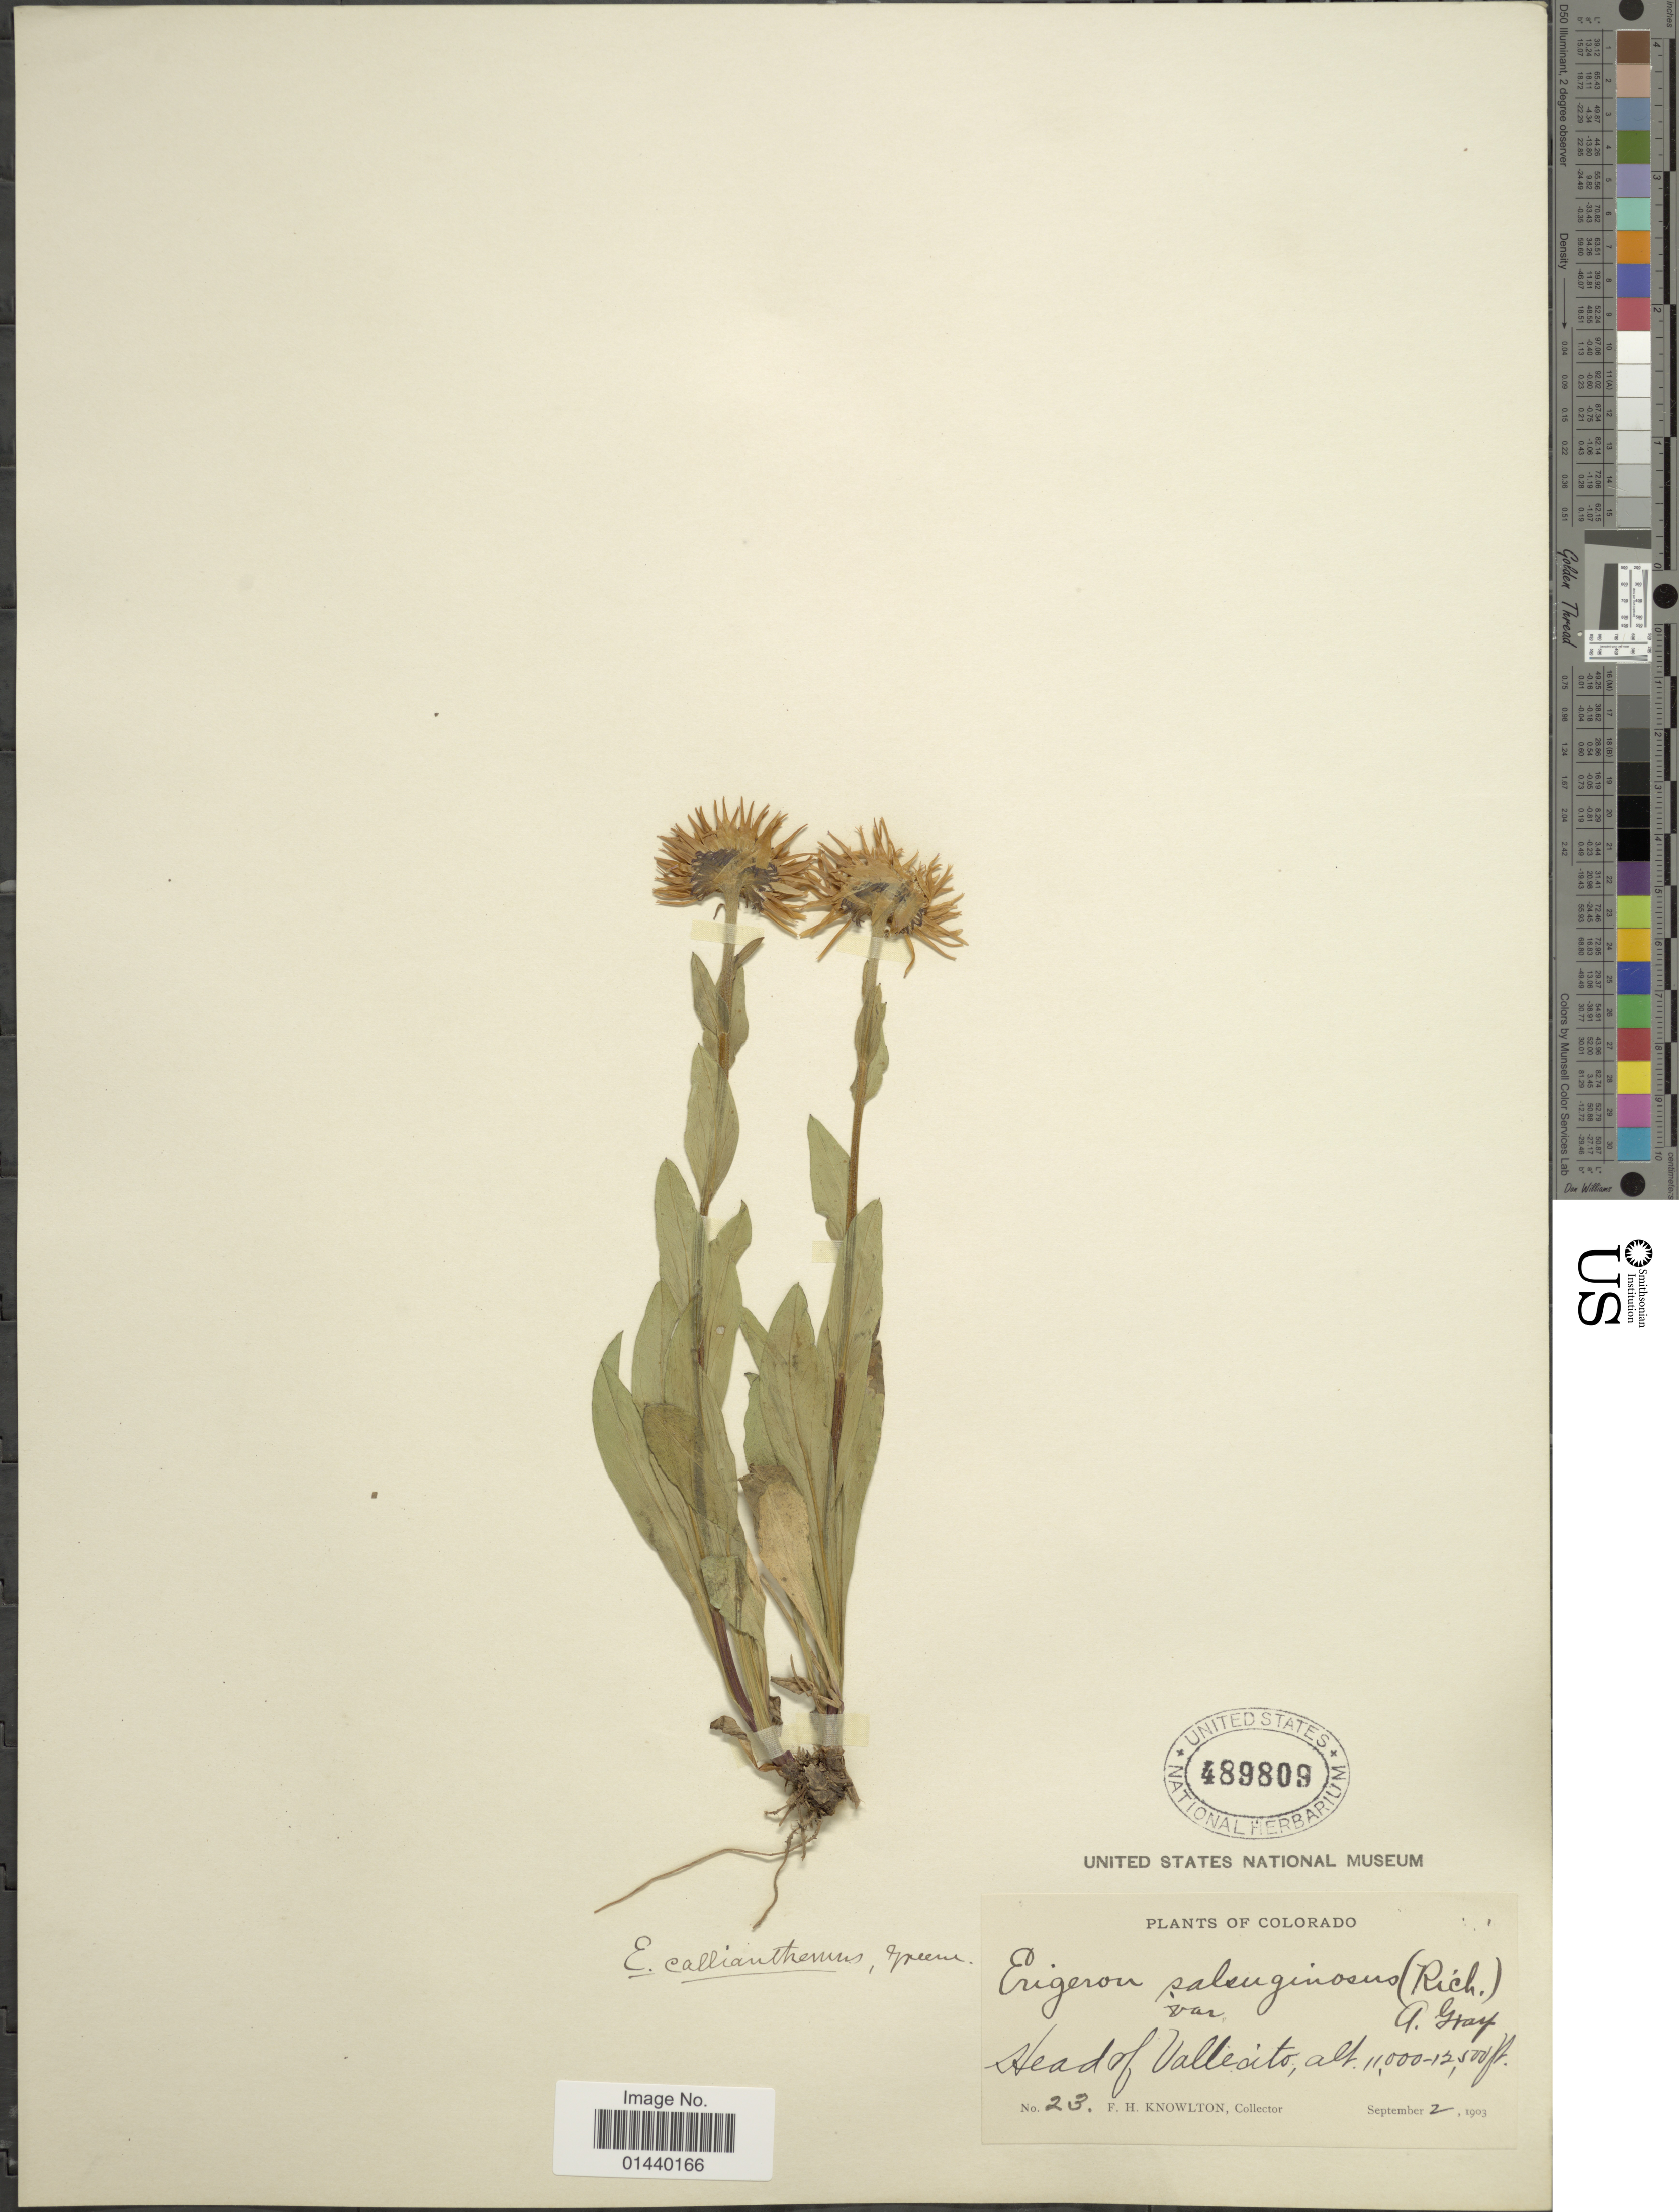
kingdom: Plantae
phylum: Tracheophyta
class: Magnoliopsida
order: Asterales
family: Asteraceae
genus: Erigeron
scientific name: Erigeron salsuginosus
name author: (Richardson ex R. Br.) A. Gray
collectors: F. H. Knowlton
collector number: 23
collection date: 1903-09-02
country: United States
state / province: Colorado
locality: Head of Vallecito.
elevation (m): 3353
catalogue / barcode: US 489809